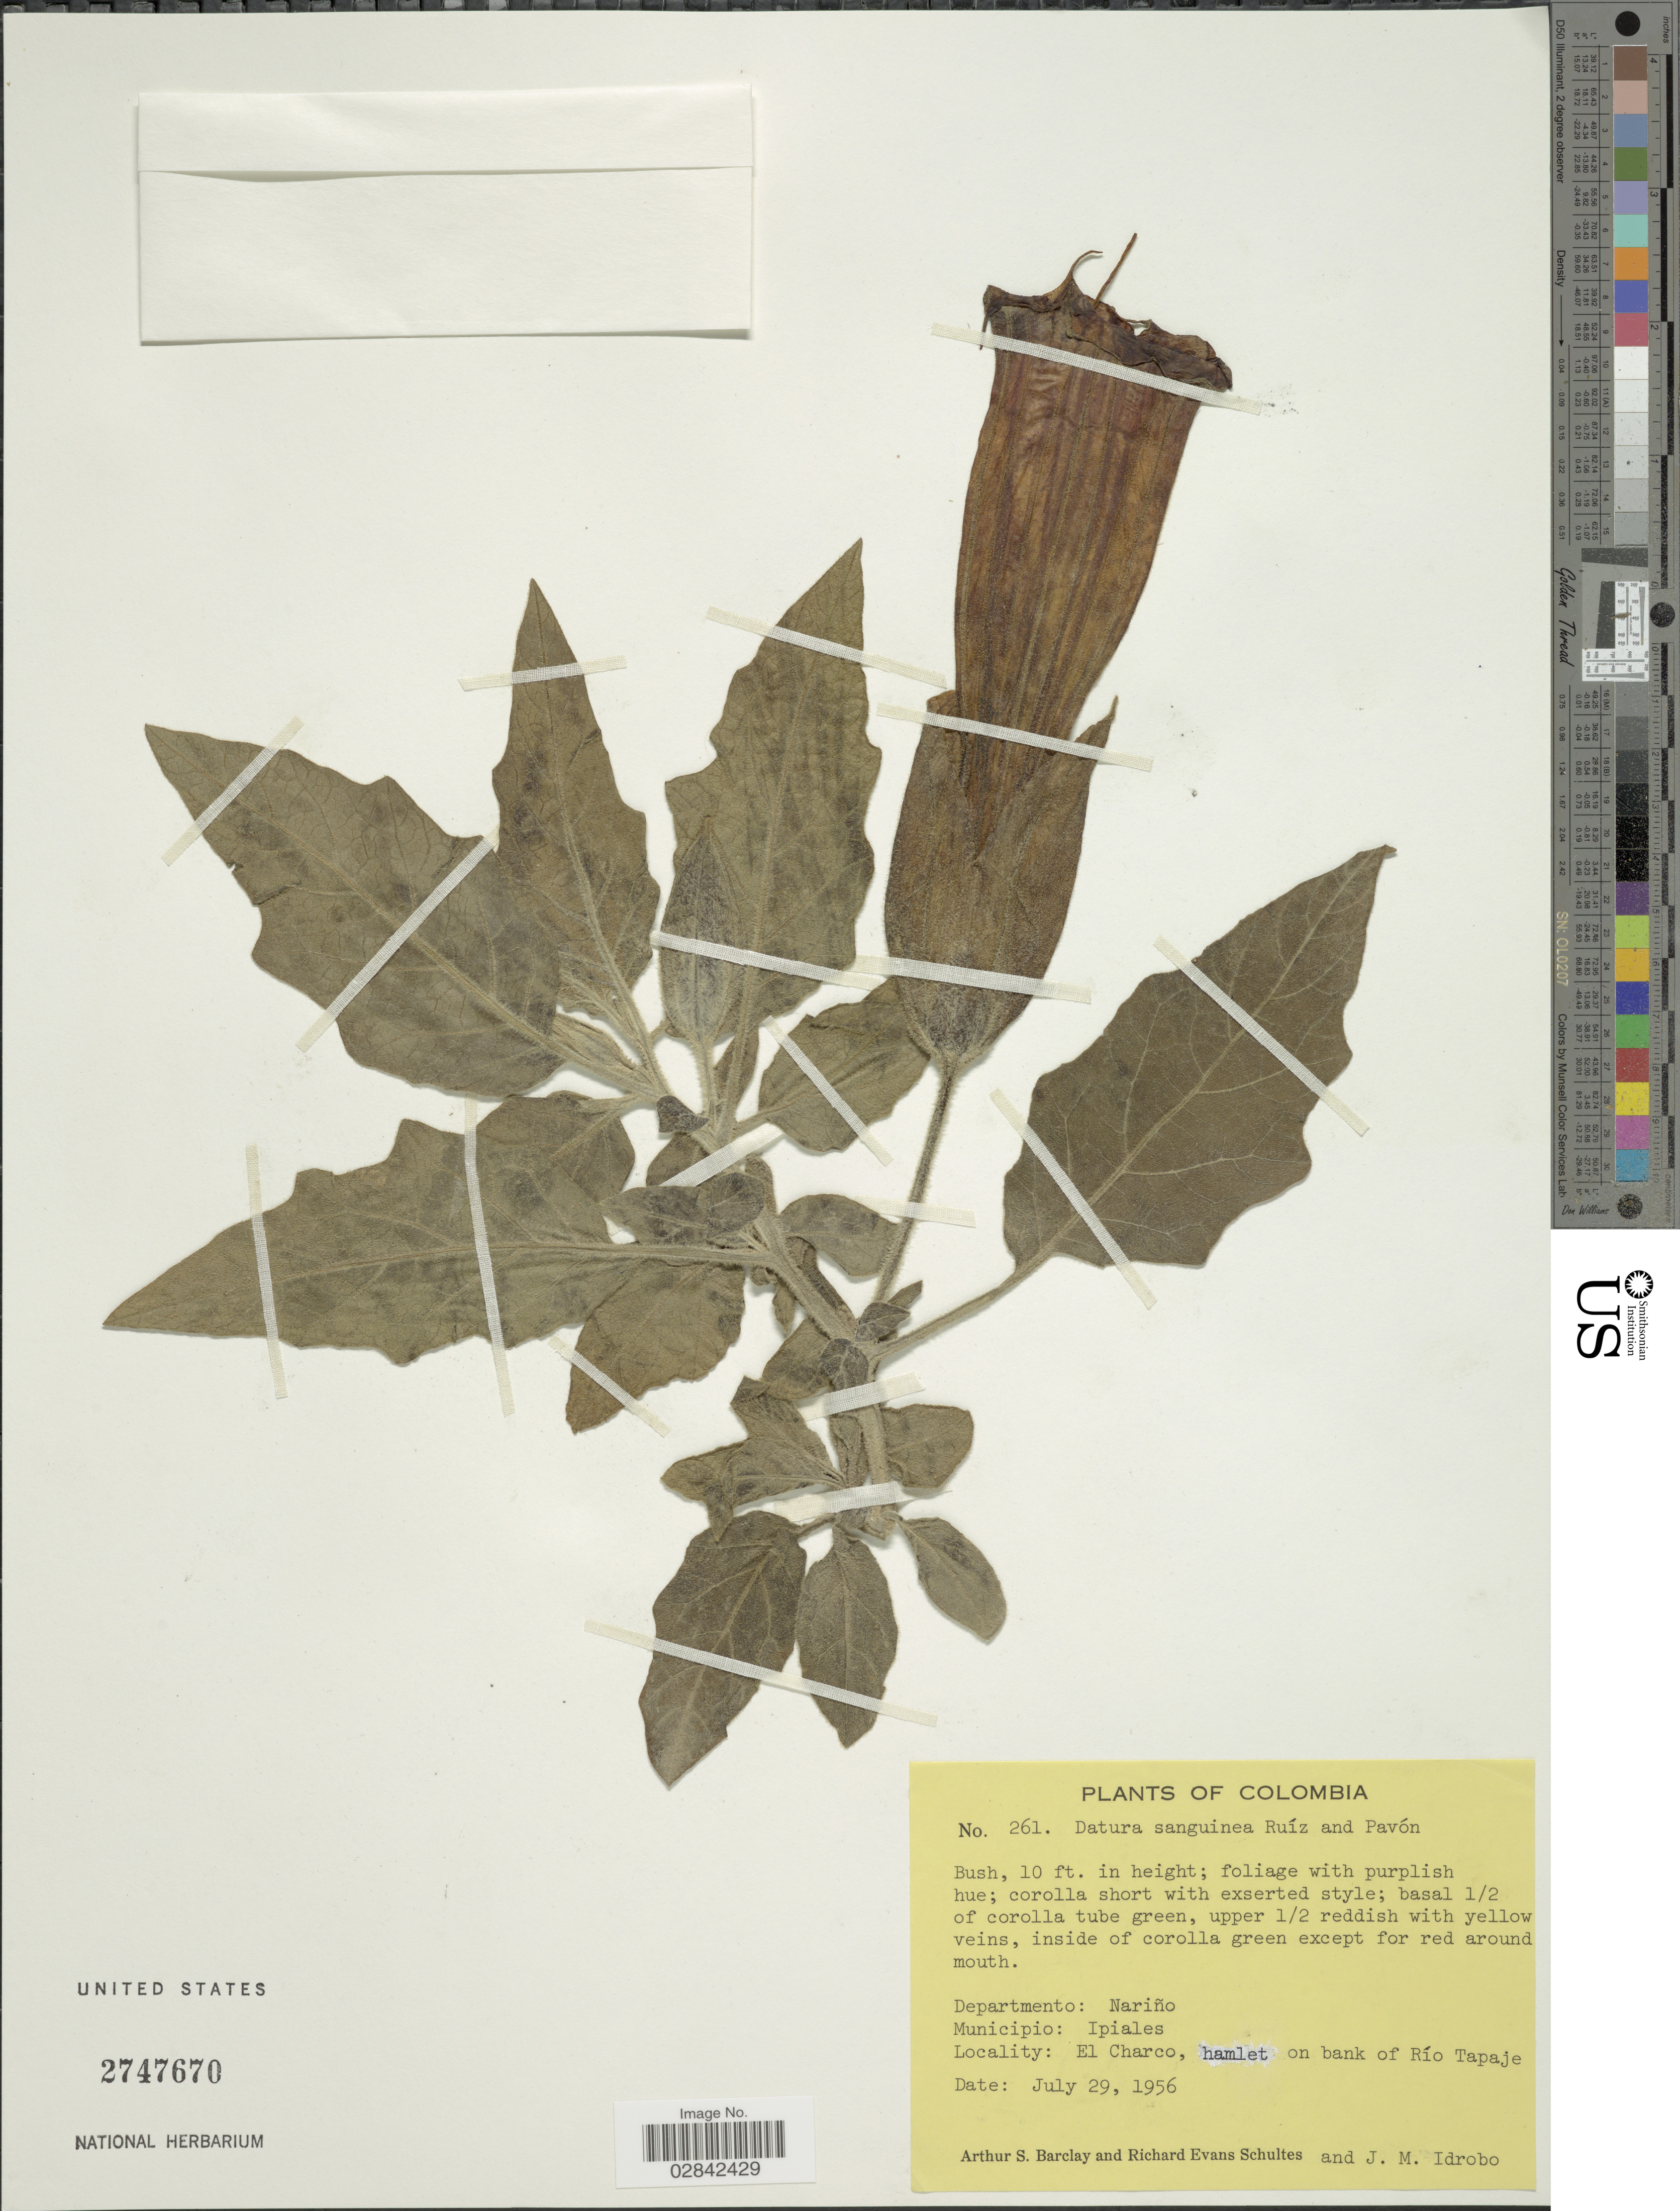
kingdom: Plantae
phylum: Tracheophyta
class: Magnoliopsida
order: Solanales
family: Solanaceae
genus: Brugmansia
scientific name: Brugmansia sanguinea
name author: (Ruiz & Pav.) D. Don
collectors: A. S. Barclay, R. E. Schultes & J. M. Idrobo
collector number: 261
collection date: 1956-07-29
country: Colombia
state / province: Nariño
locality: Departmento: Nariño. Municipio: Ipiales. El Charco, hamlet on bank of Río Tapaje.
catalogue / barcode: US 2747670